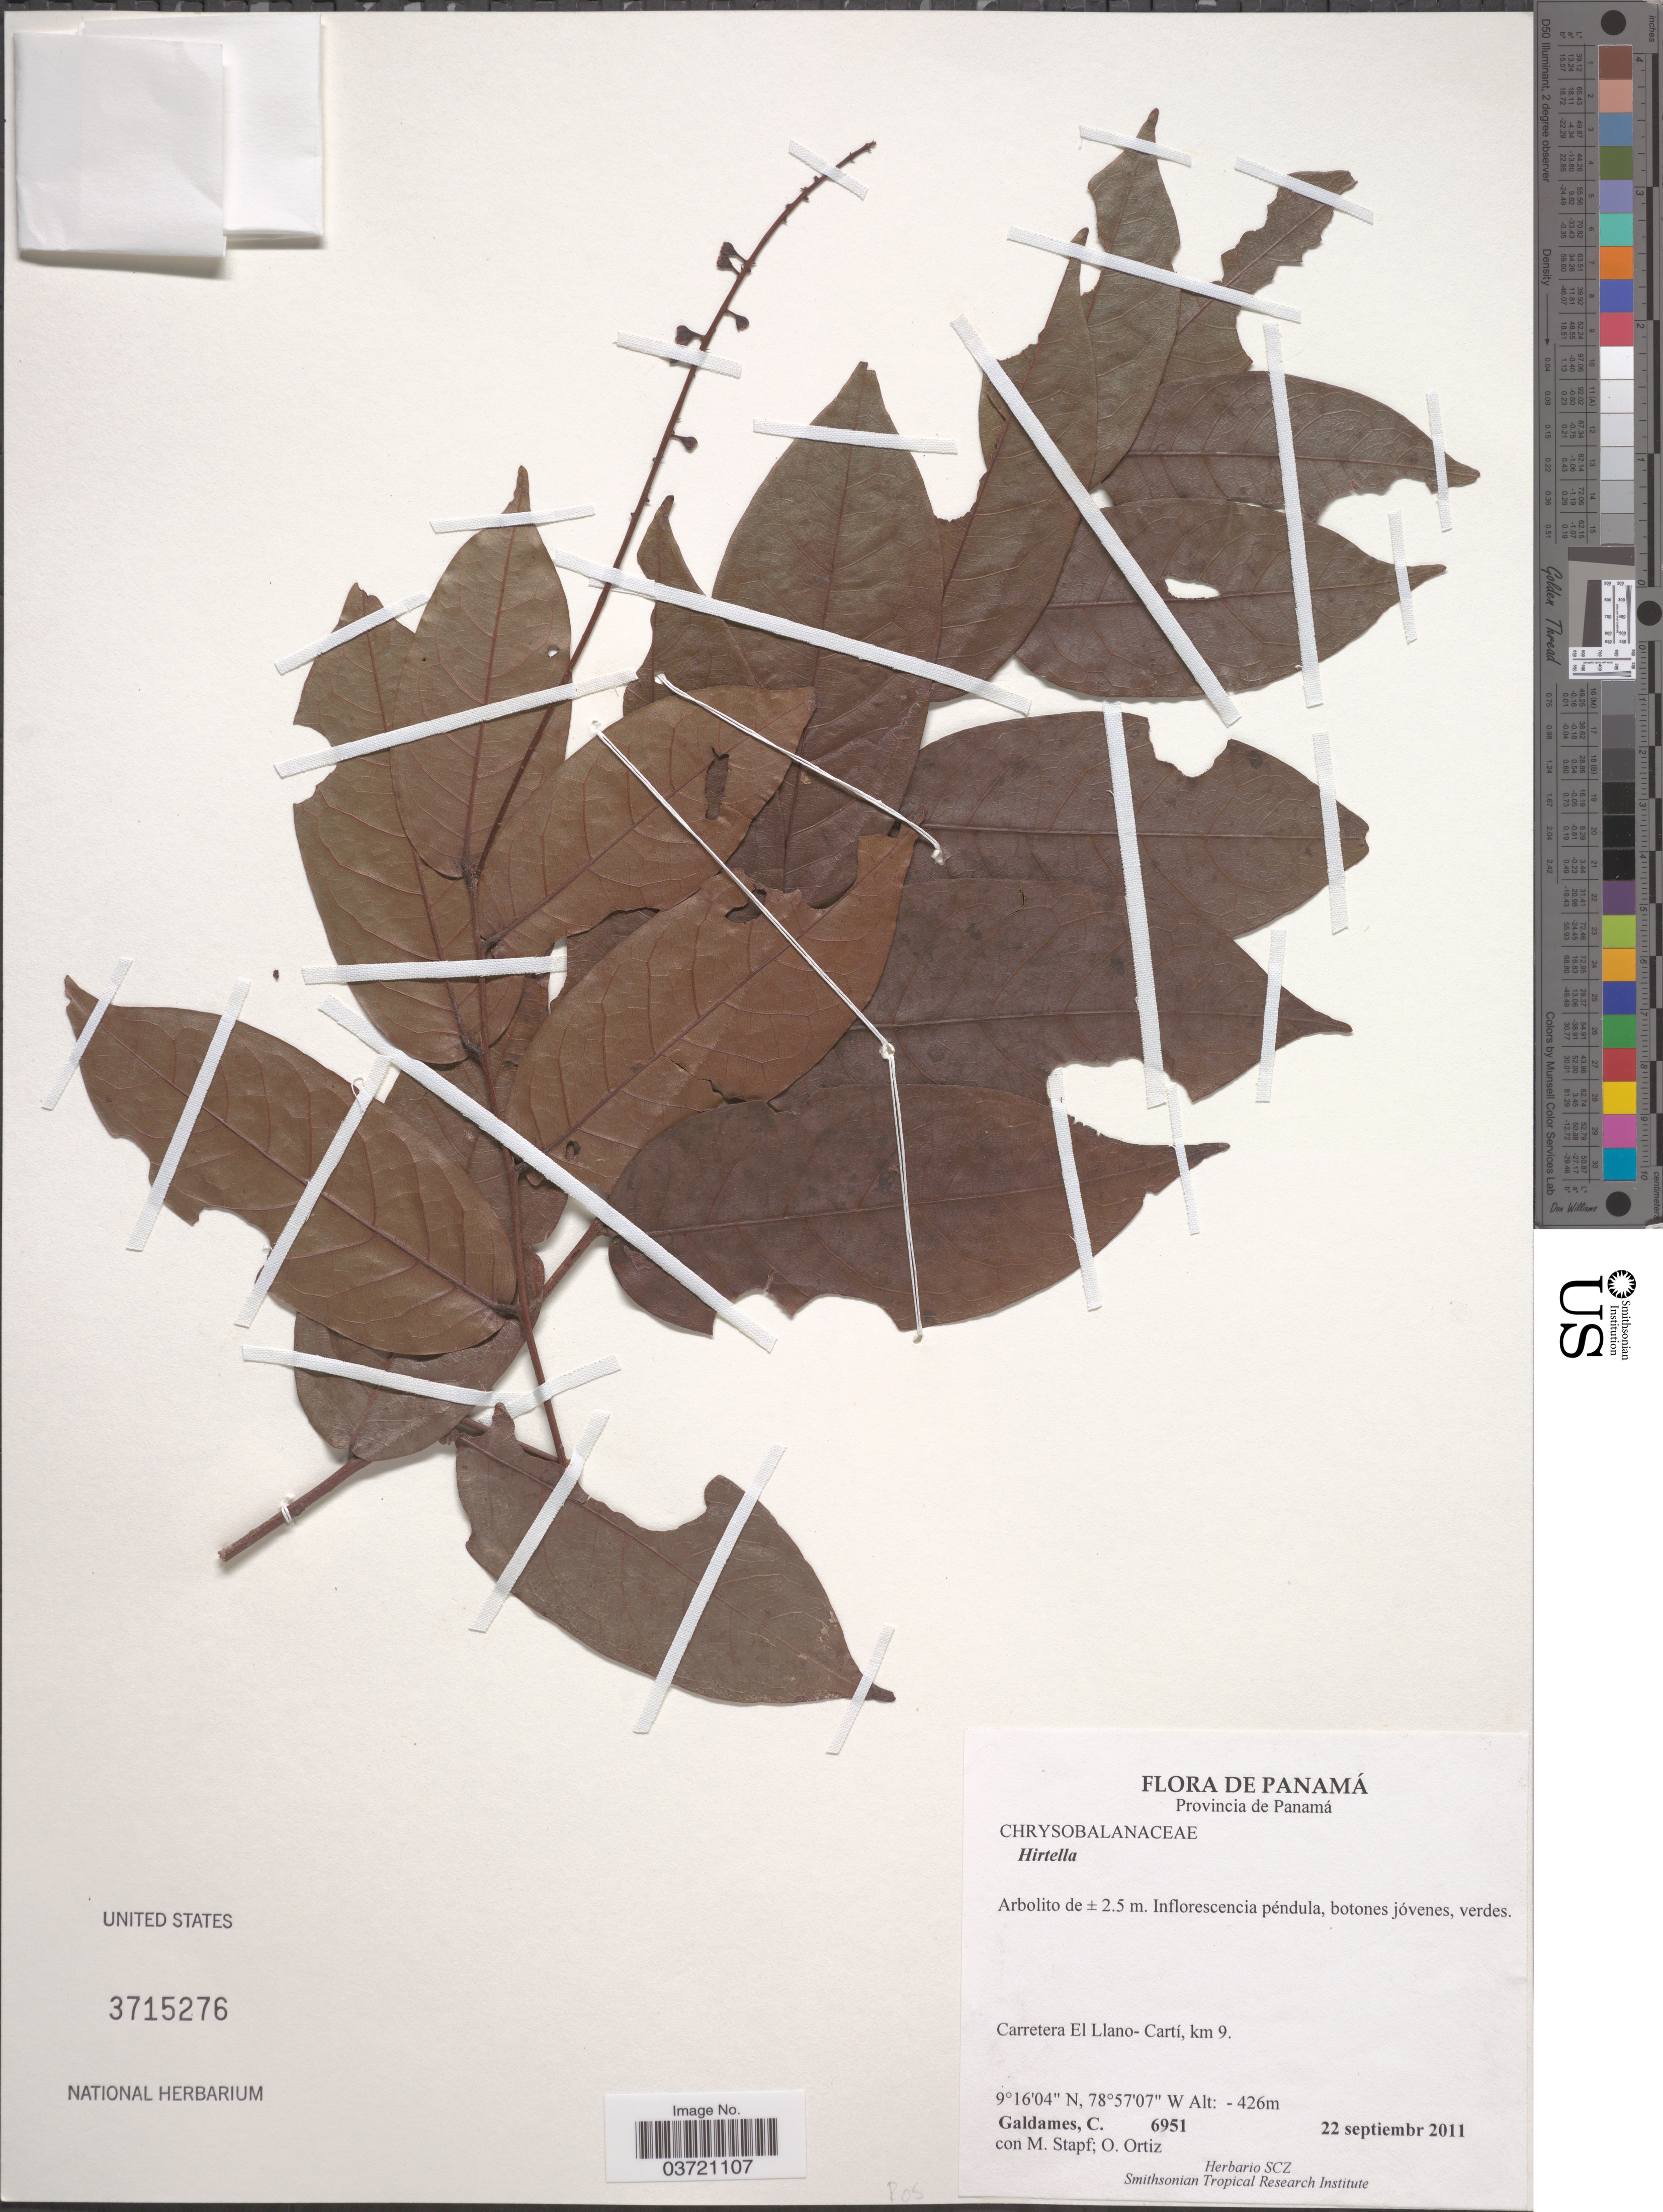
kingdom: Plantae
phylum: Tracheophyta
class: Magnoliopsida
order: Malpighiales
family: Chrysobalanaceae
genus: Hirtella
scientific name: Hirtella sp.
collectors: C. Galdames, M. Stapf & O. O. Ortiz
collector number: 6951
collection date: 2011-09-22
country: Panama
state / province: Panamá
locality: Carretera El Llano- Cartí, km 9.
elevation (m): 426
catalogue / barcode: US 3715276